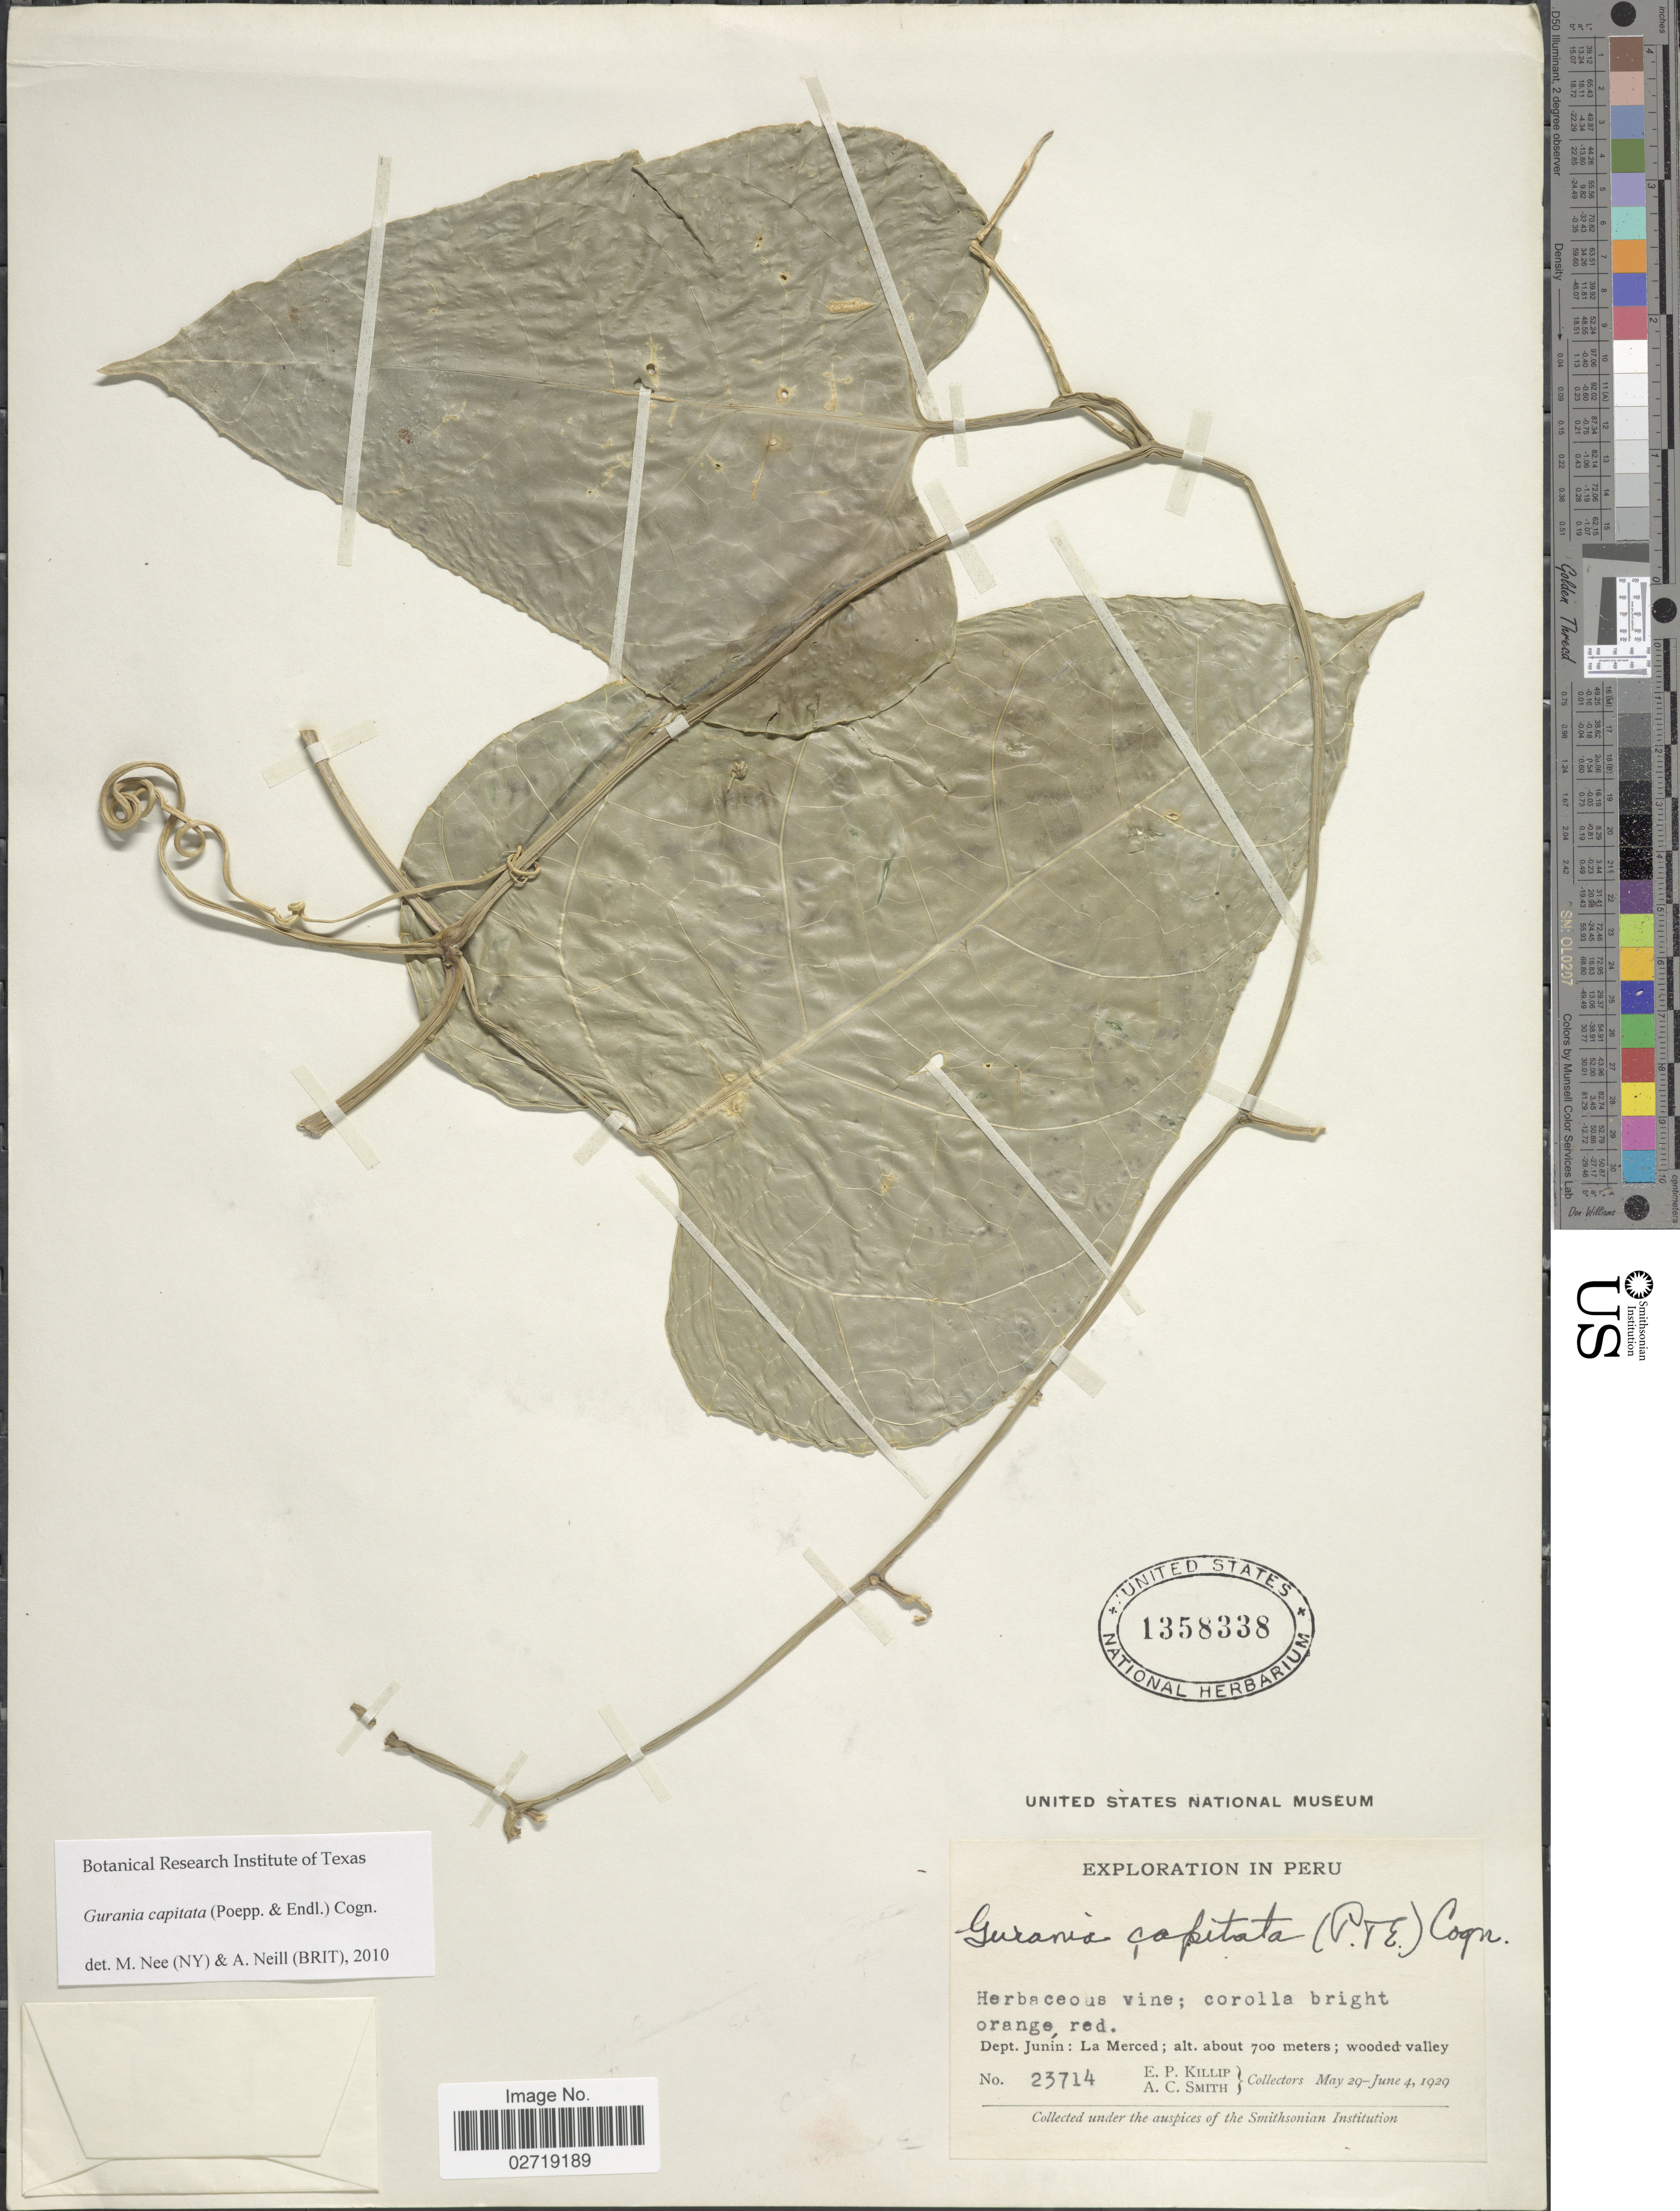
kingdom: Plantae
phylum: Tracheophyta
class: Magnoliopsida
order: Cucurbitales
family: Cucurbitaceae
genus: Gurania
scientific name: Gurania capitata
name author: (Poepp. & Endl.) Cogn.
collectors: E. P. Killip & A. C. Smith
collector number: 23714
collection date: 1929-05-29/1929-06-04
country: Peru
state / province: Junín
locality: La Merced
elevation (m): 700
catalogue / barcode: US 1358338